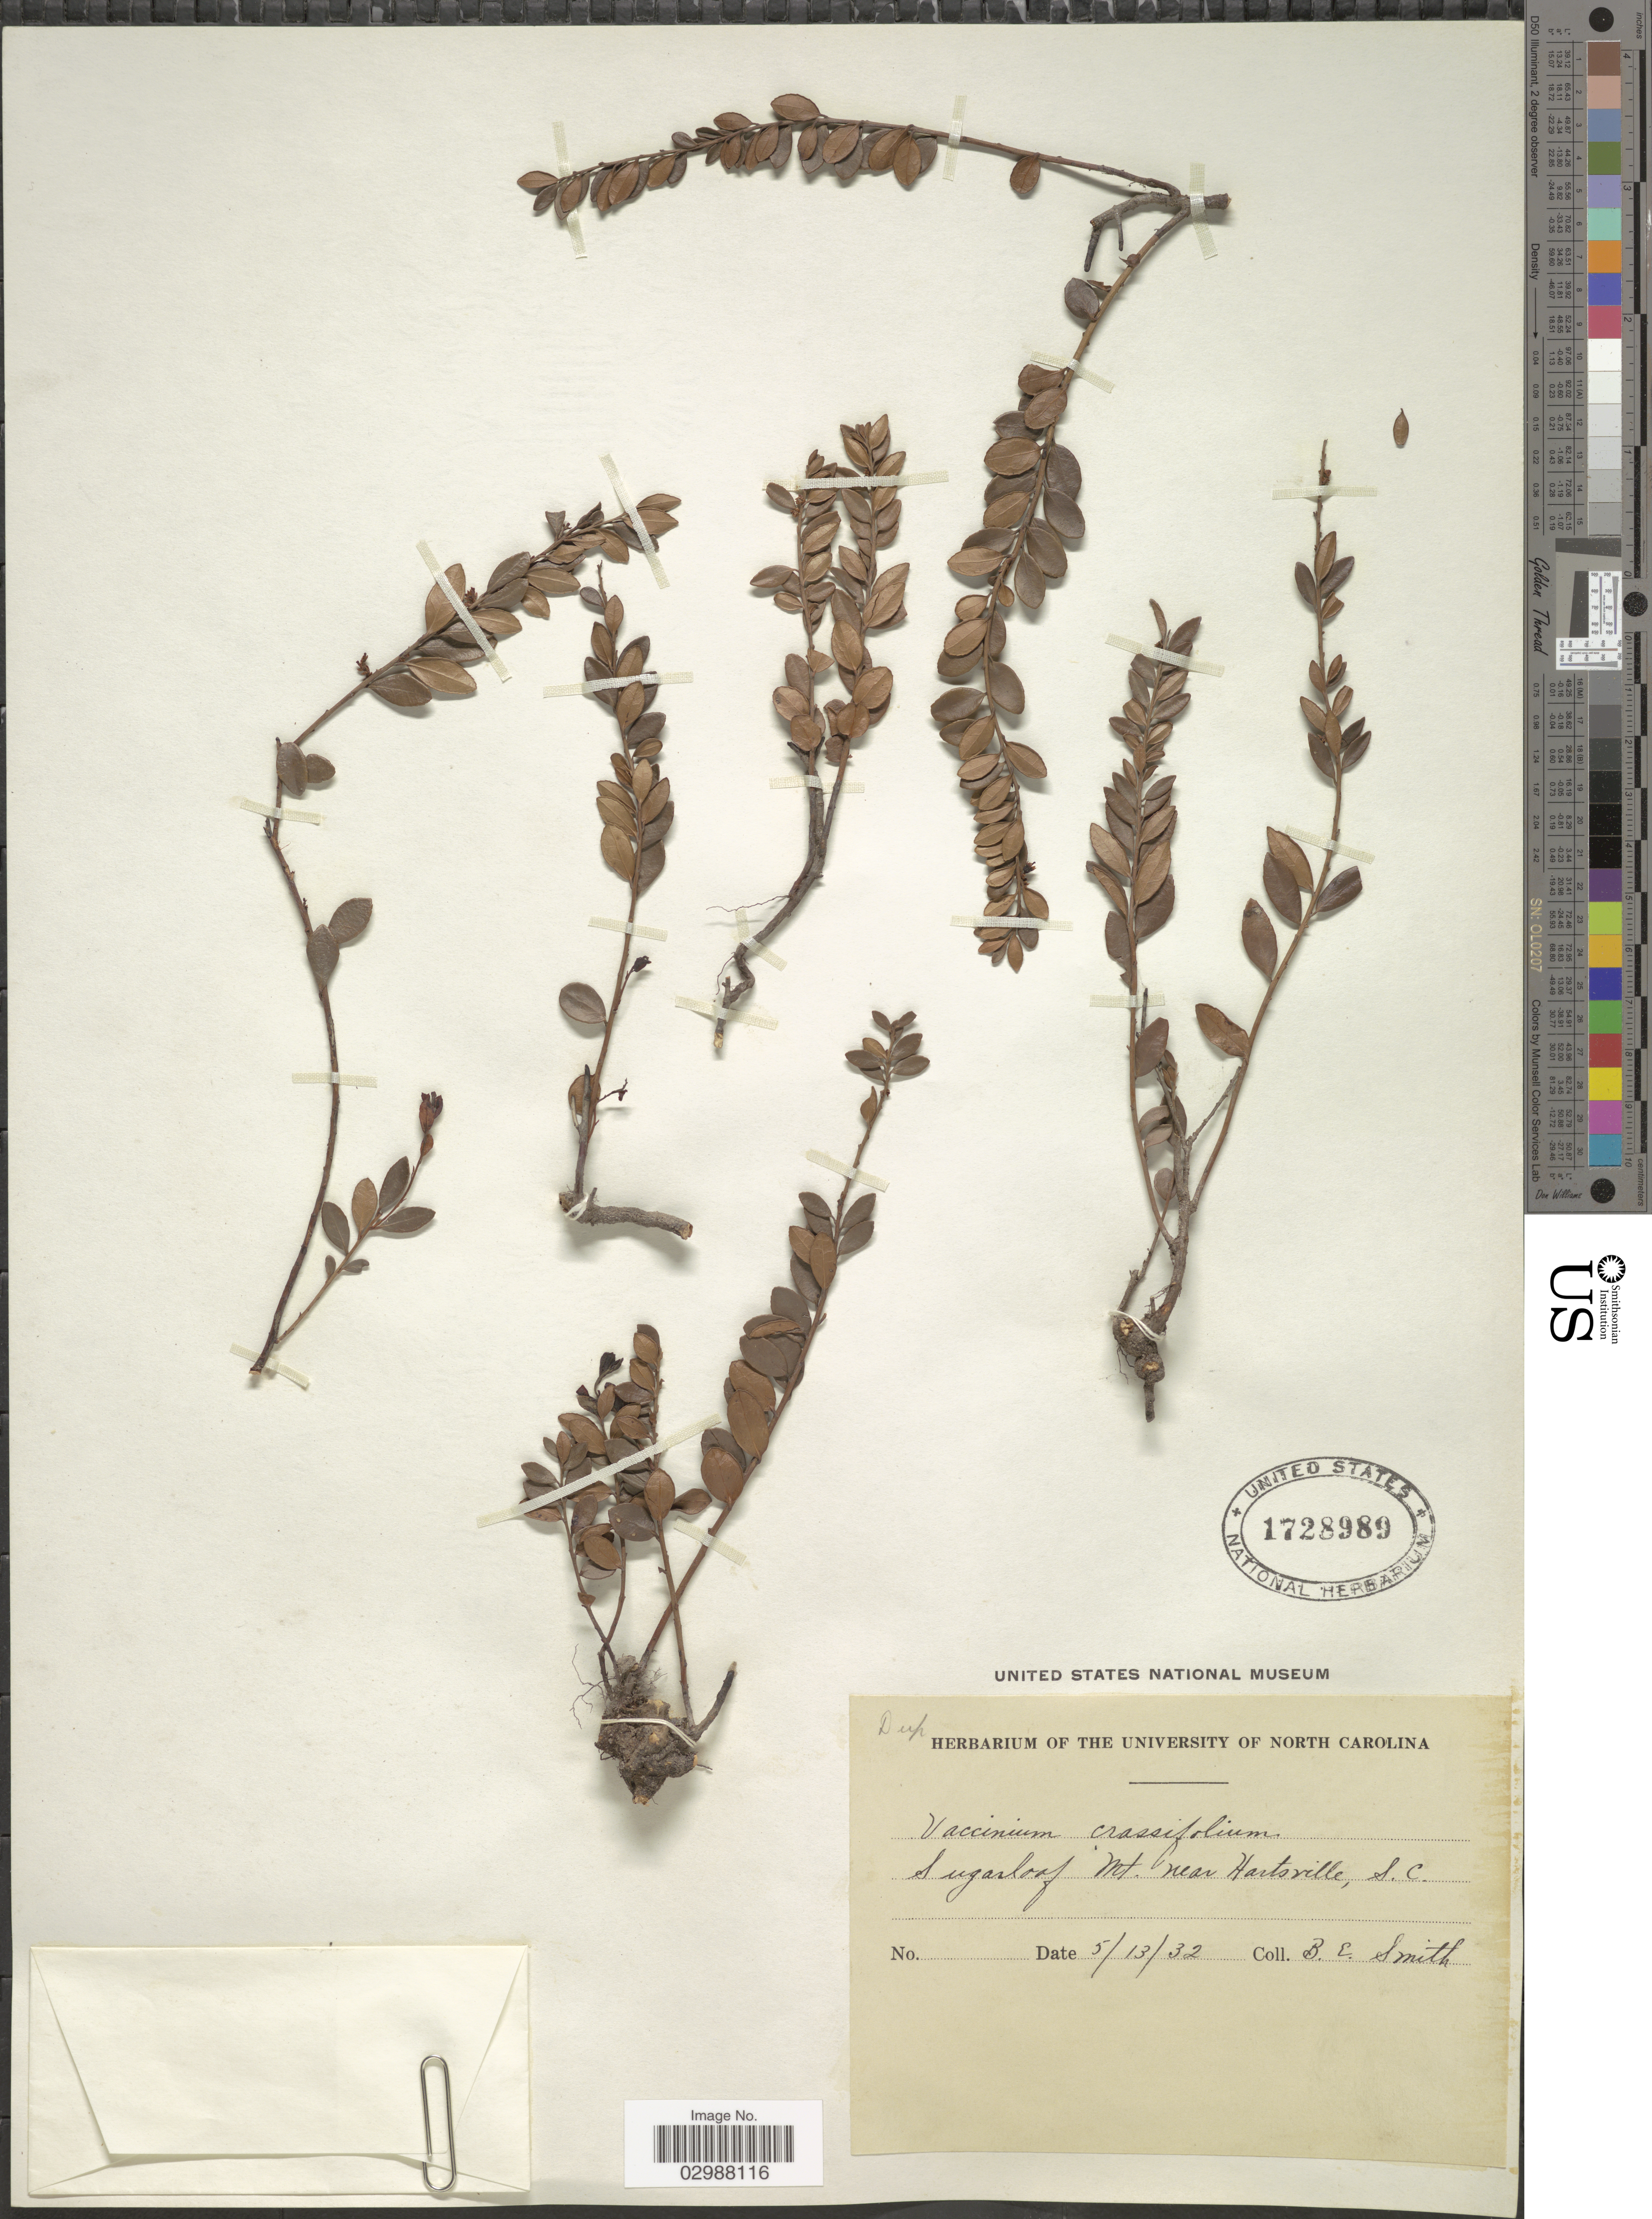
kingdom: Plantae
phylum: Tracheophyta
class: Magnoliopsida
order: Ericales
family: Ericaceae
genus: Vaccinium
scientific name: Vaccinium crassifolium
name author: Andrews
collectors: B. D. Smith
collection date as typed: Transcribed d/m/y: 13/5/32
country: United States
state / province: South Carolina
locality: Sugarloaf Mt. near Hartsville.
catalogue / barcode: US 1728989